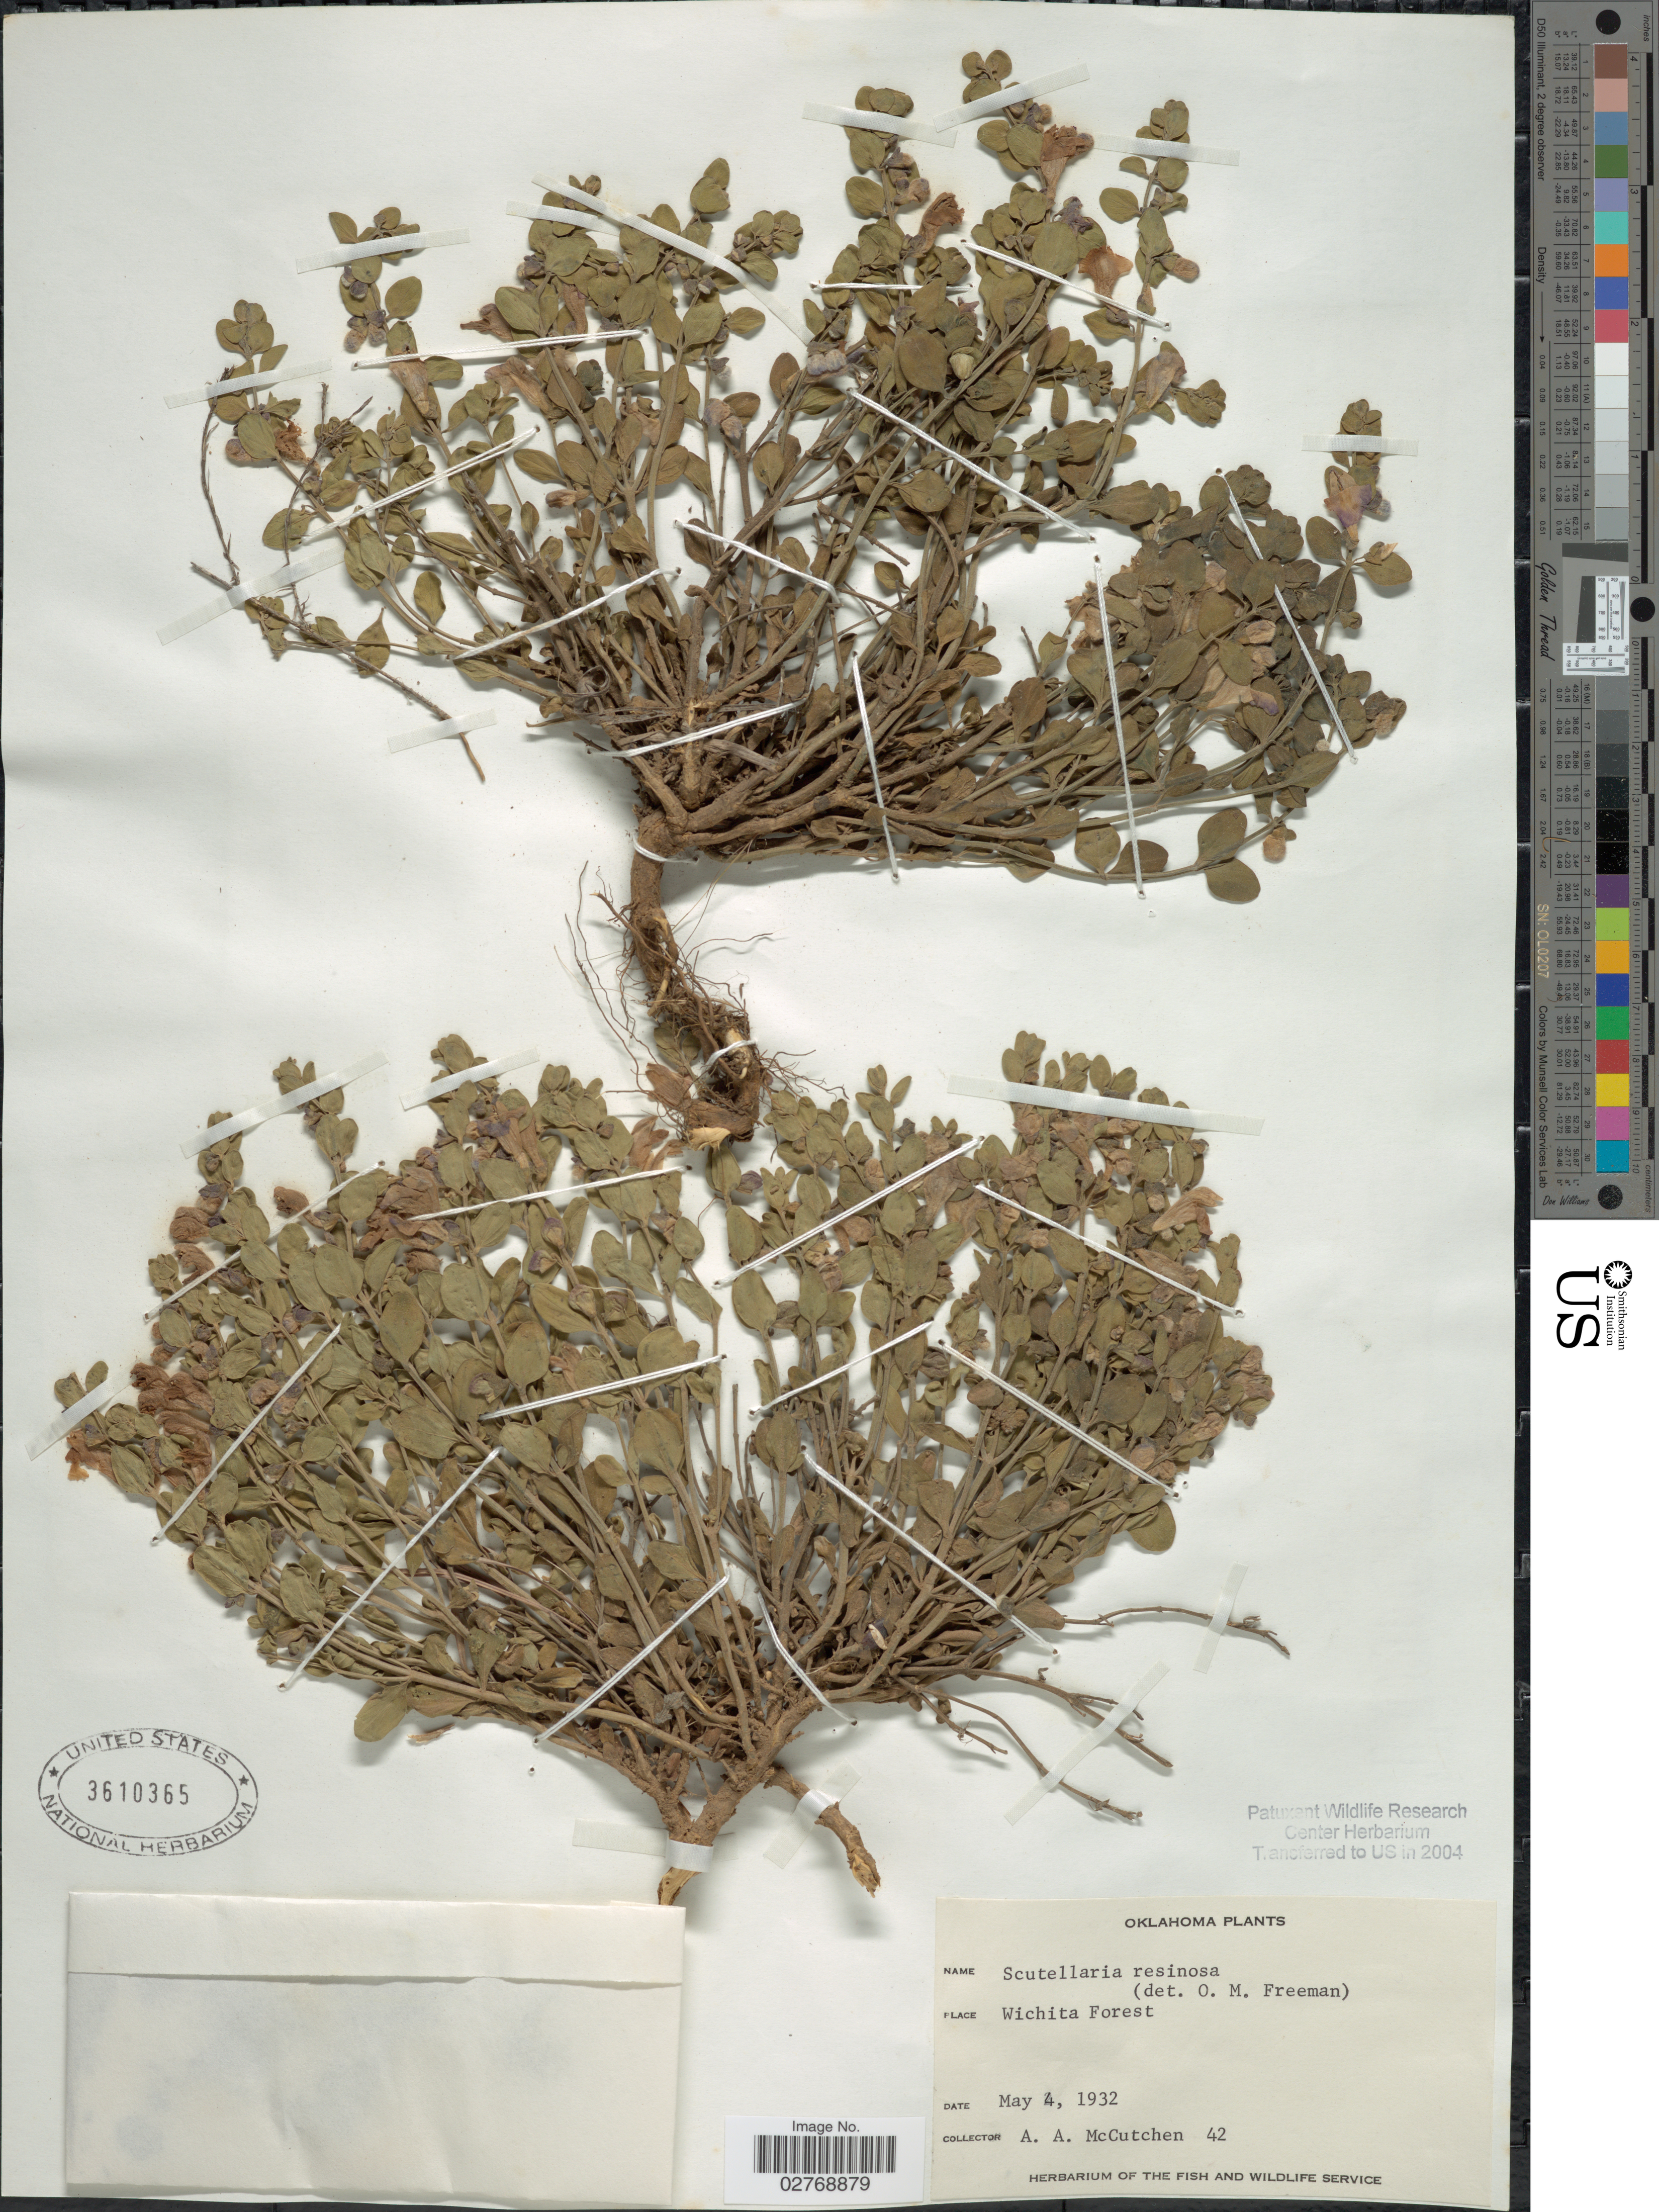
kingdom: Plantae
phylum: Tracheophyta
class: Magnoliopsida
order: Lamiales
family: Lamiaceae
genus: Scutellaria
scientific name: Scutellaria resinosa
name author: Torr.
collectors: A. McCutchen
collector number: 42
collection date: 1932-05-04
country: United States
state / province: Oklahoma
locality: Wichita Forest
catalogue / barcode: US 3610365